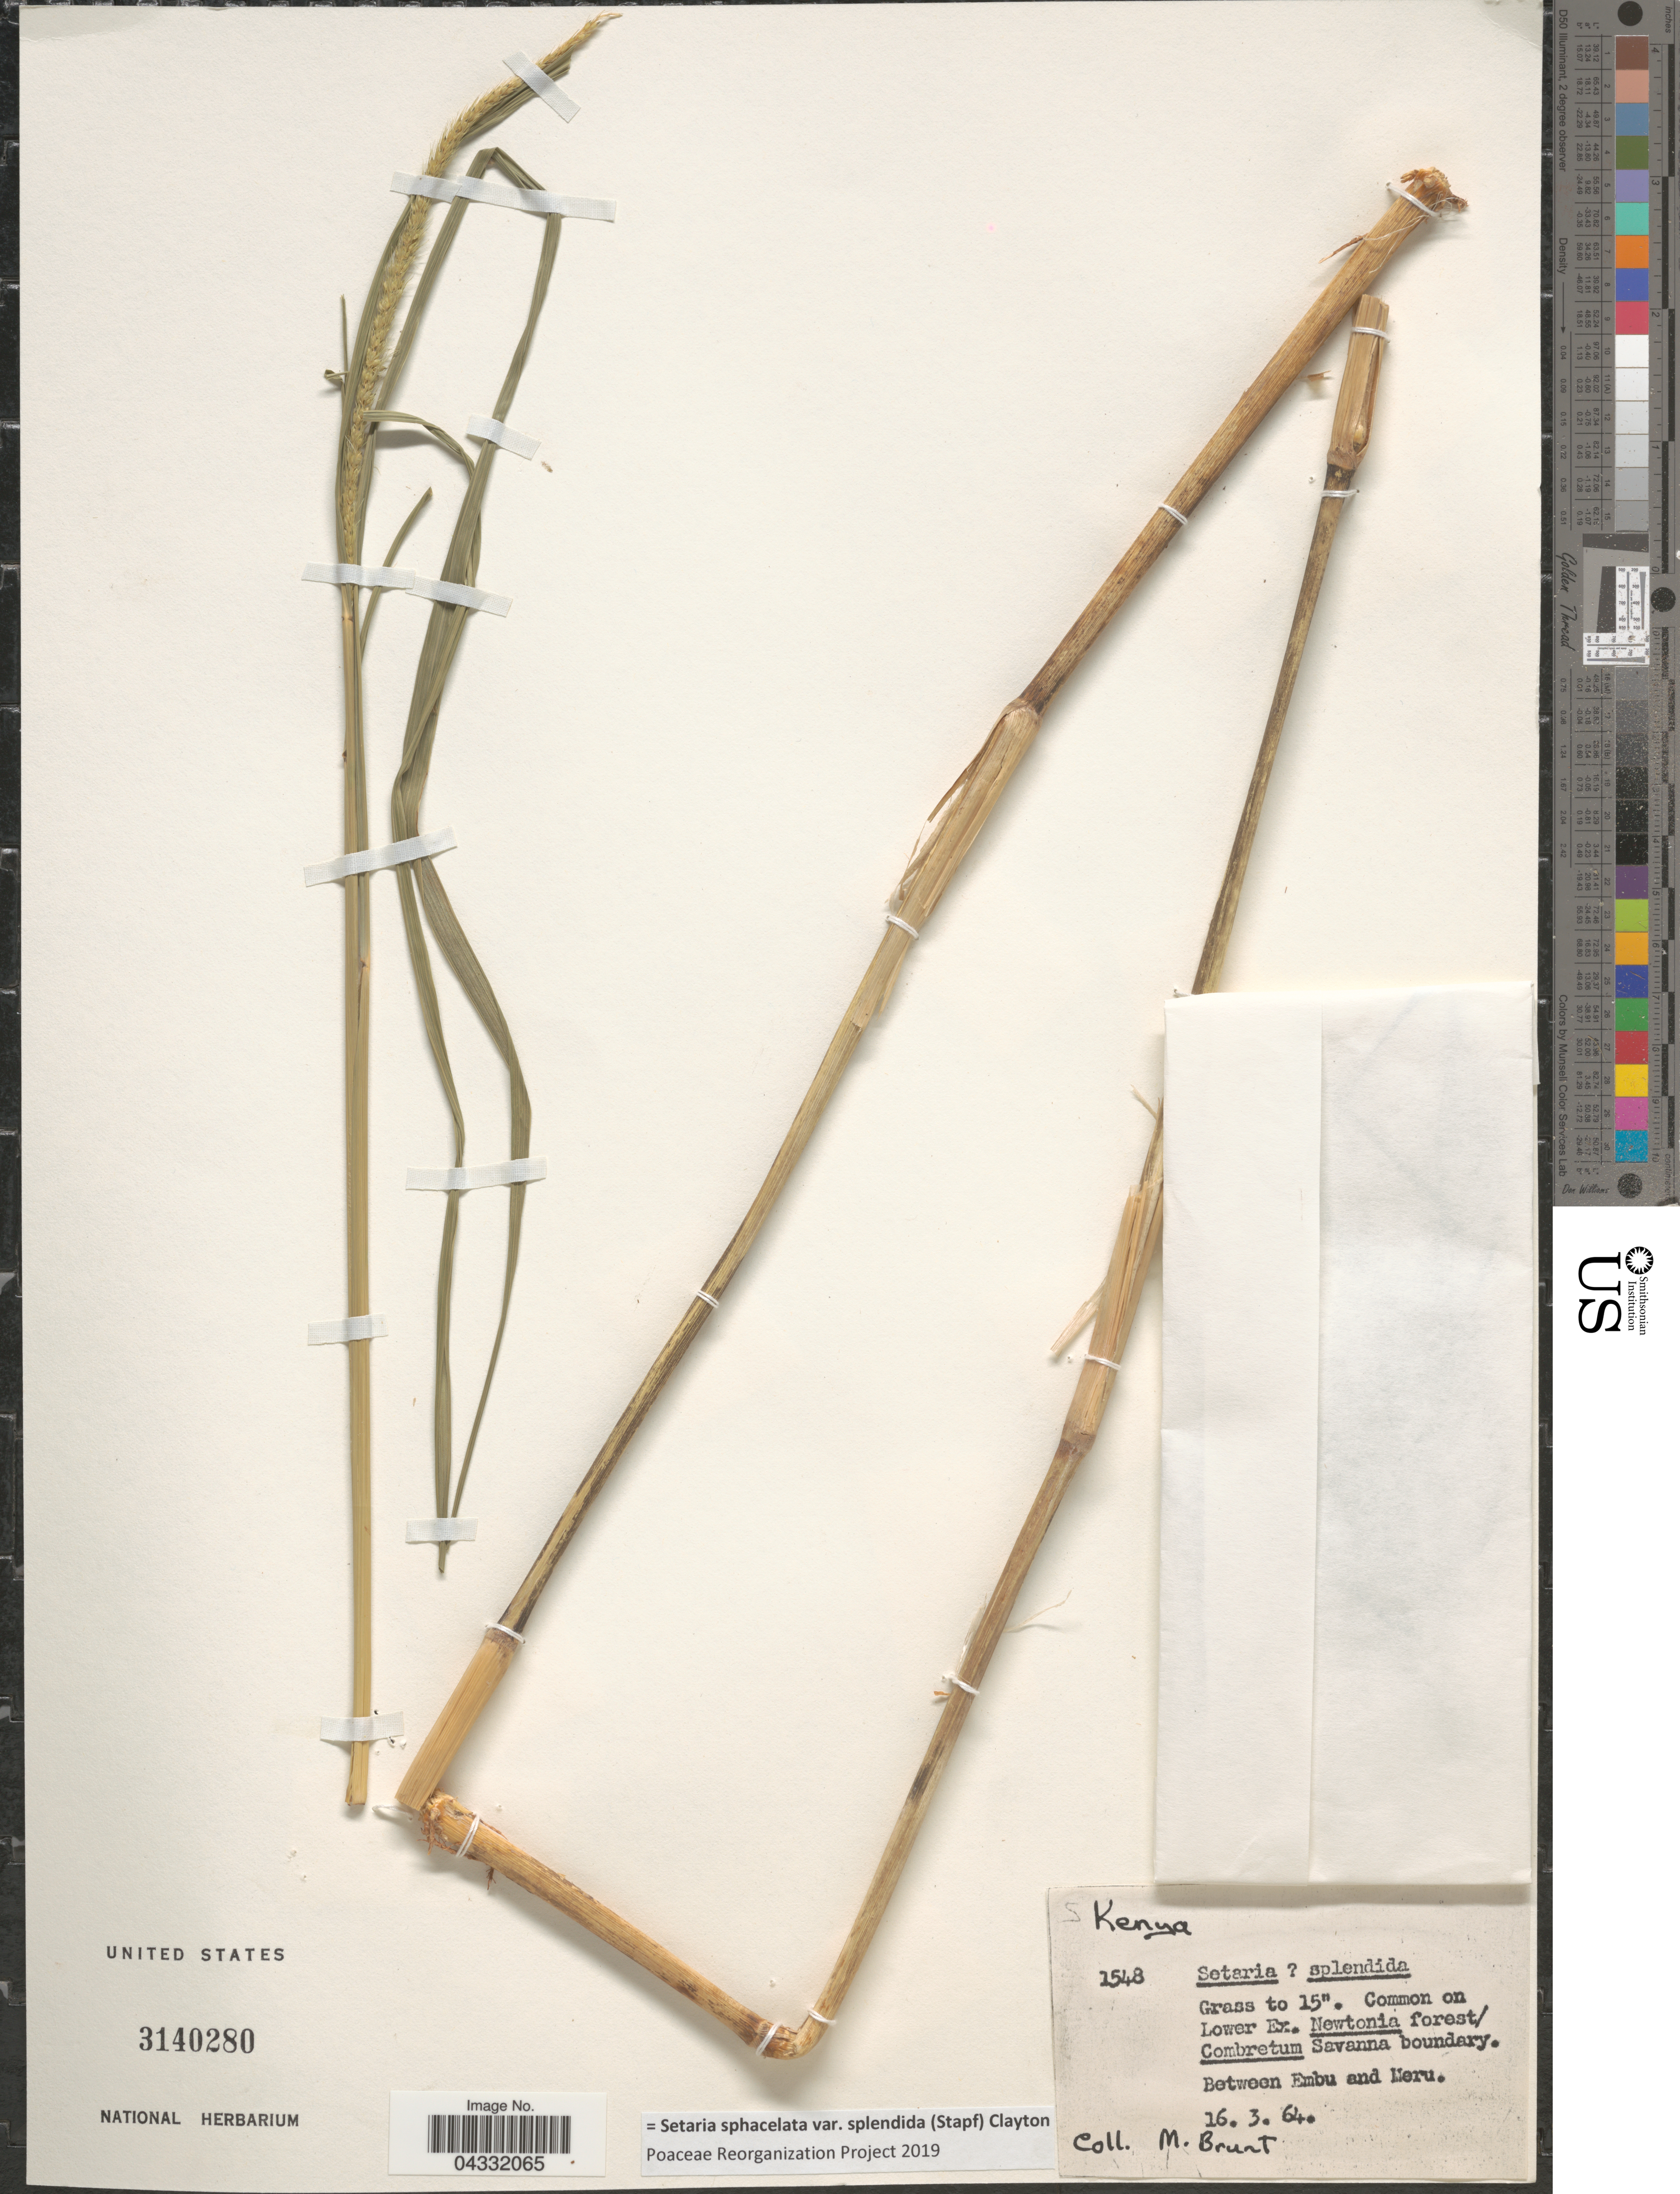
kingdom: Plantae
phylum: Tracheophyta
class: Liliopsida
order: Poales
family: Poaceae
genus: Setaria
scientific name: Setaria sphacelata var. splendida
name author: (Stapf) Clayton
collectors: M. Brunt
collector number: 1548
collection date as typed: Transcribed d/m/y: 16/3/64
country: Kenya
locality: Common on Lower Ex. Newtonia forest/Combretum Savanna boundary. Between Embu and Meru.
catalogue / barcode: US 3140280